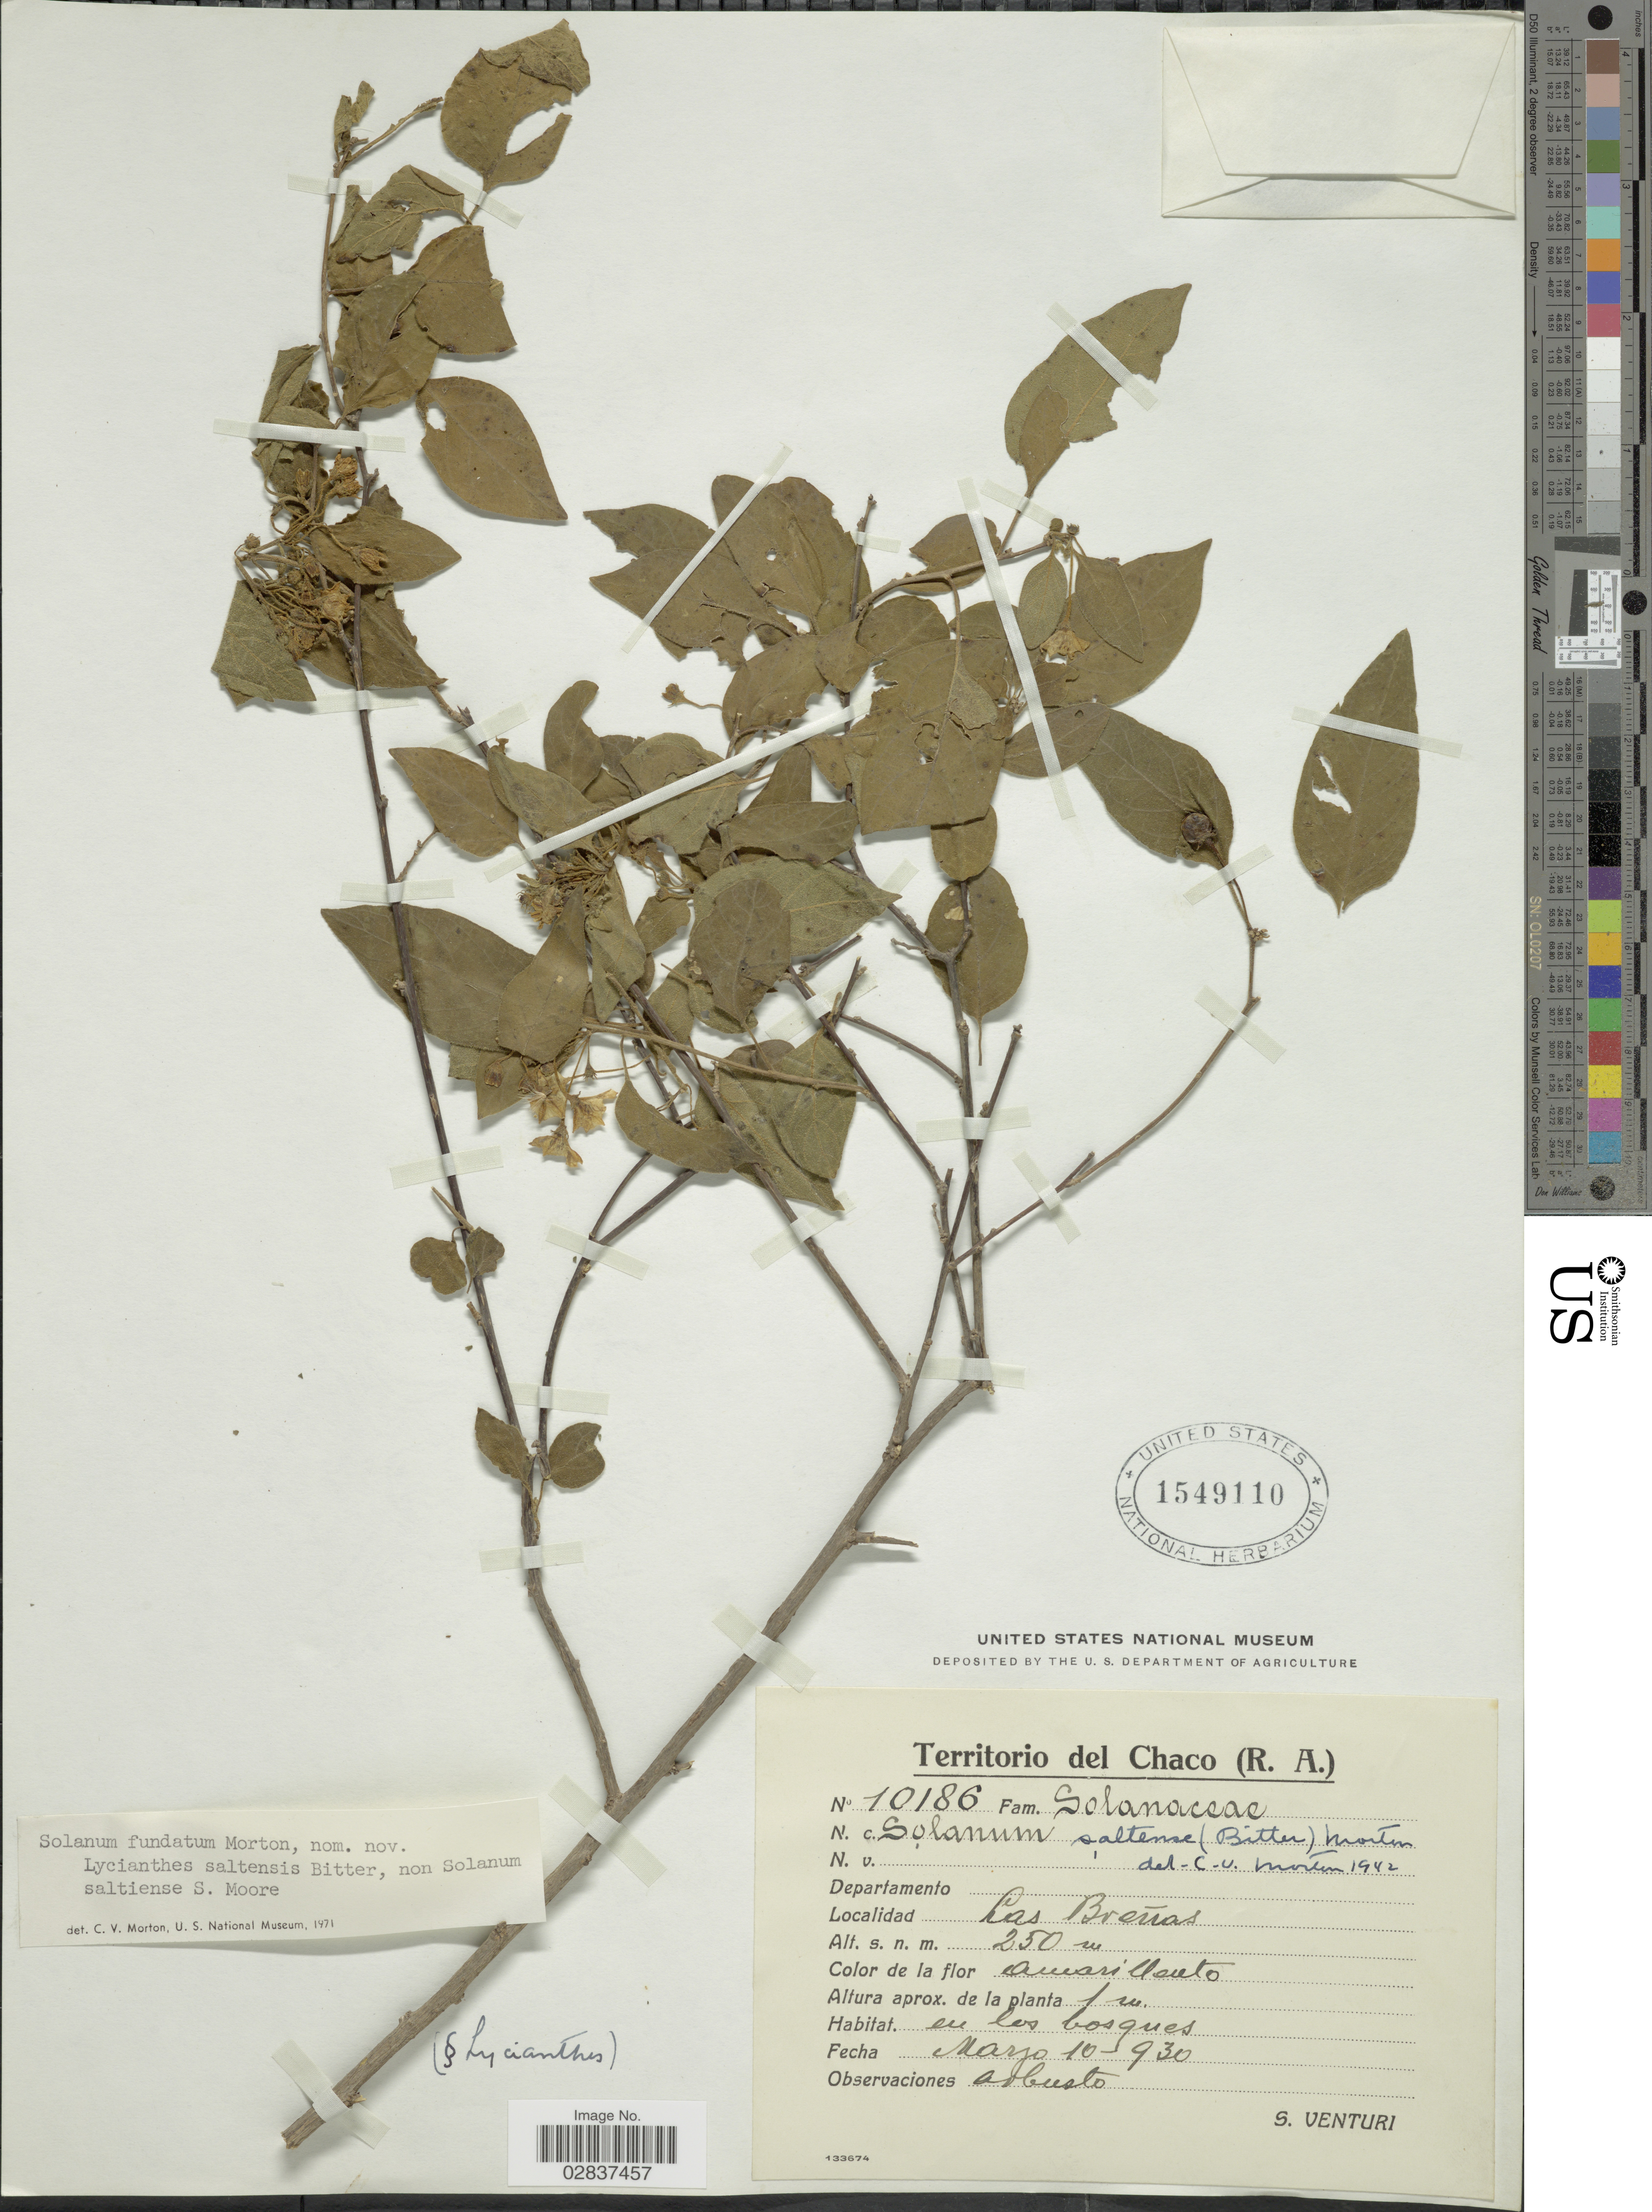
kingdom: Plantae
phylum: Tracheophyta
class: Magnoliopsida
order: Solanales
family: Solanaceae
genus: Lycianthes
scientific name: Lycianthes fasciculata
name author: (Rusby) Bitter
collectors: S. Venturi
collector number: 10186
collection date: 1930-03-10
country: Argentina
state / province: Chaco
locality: (R.A.), Las Breñas.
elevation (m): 250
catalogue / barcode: US 1549110